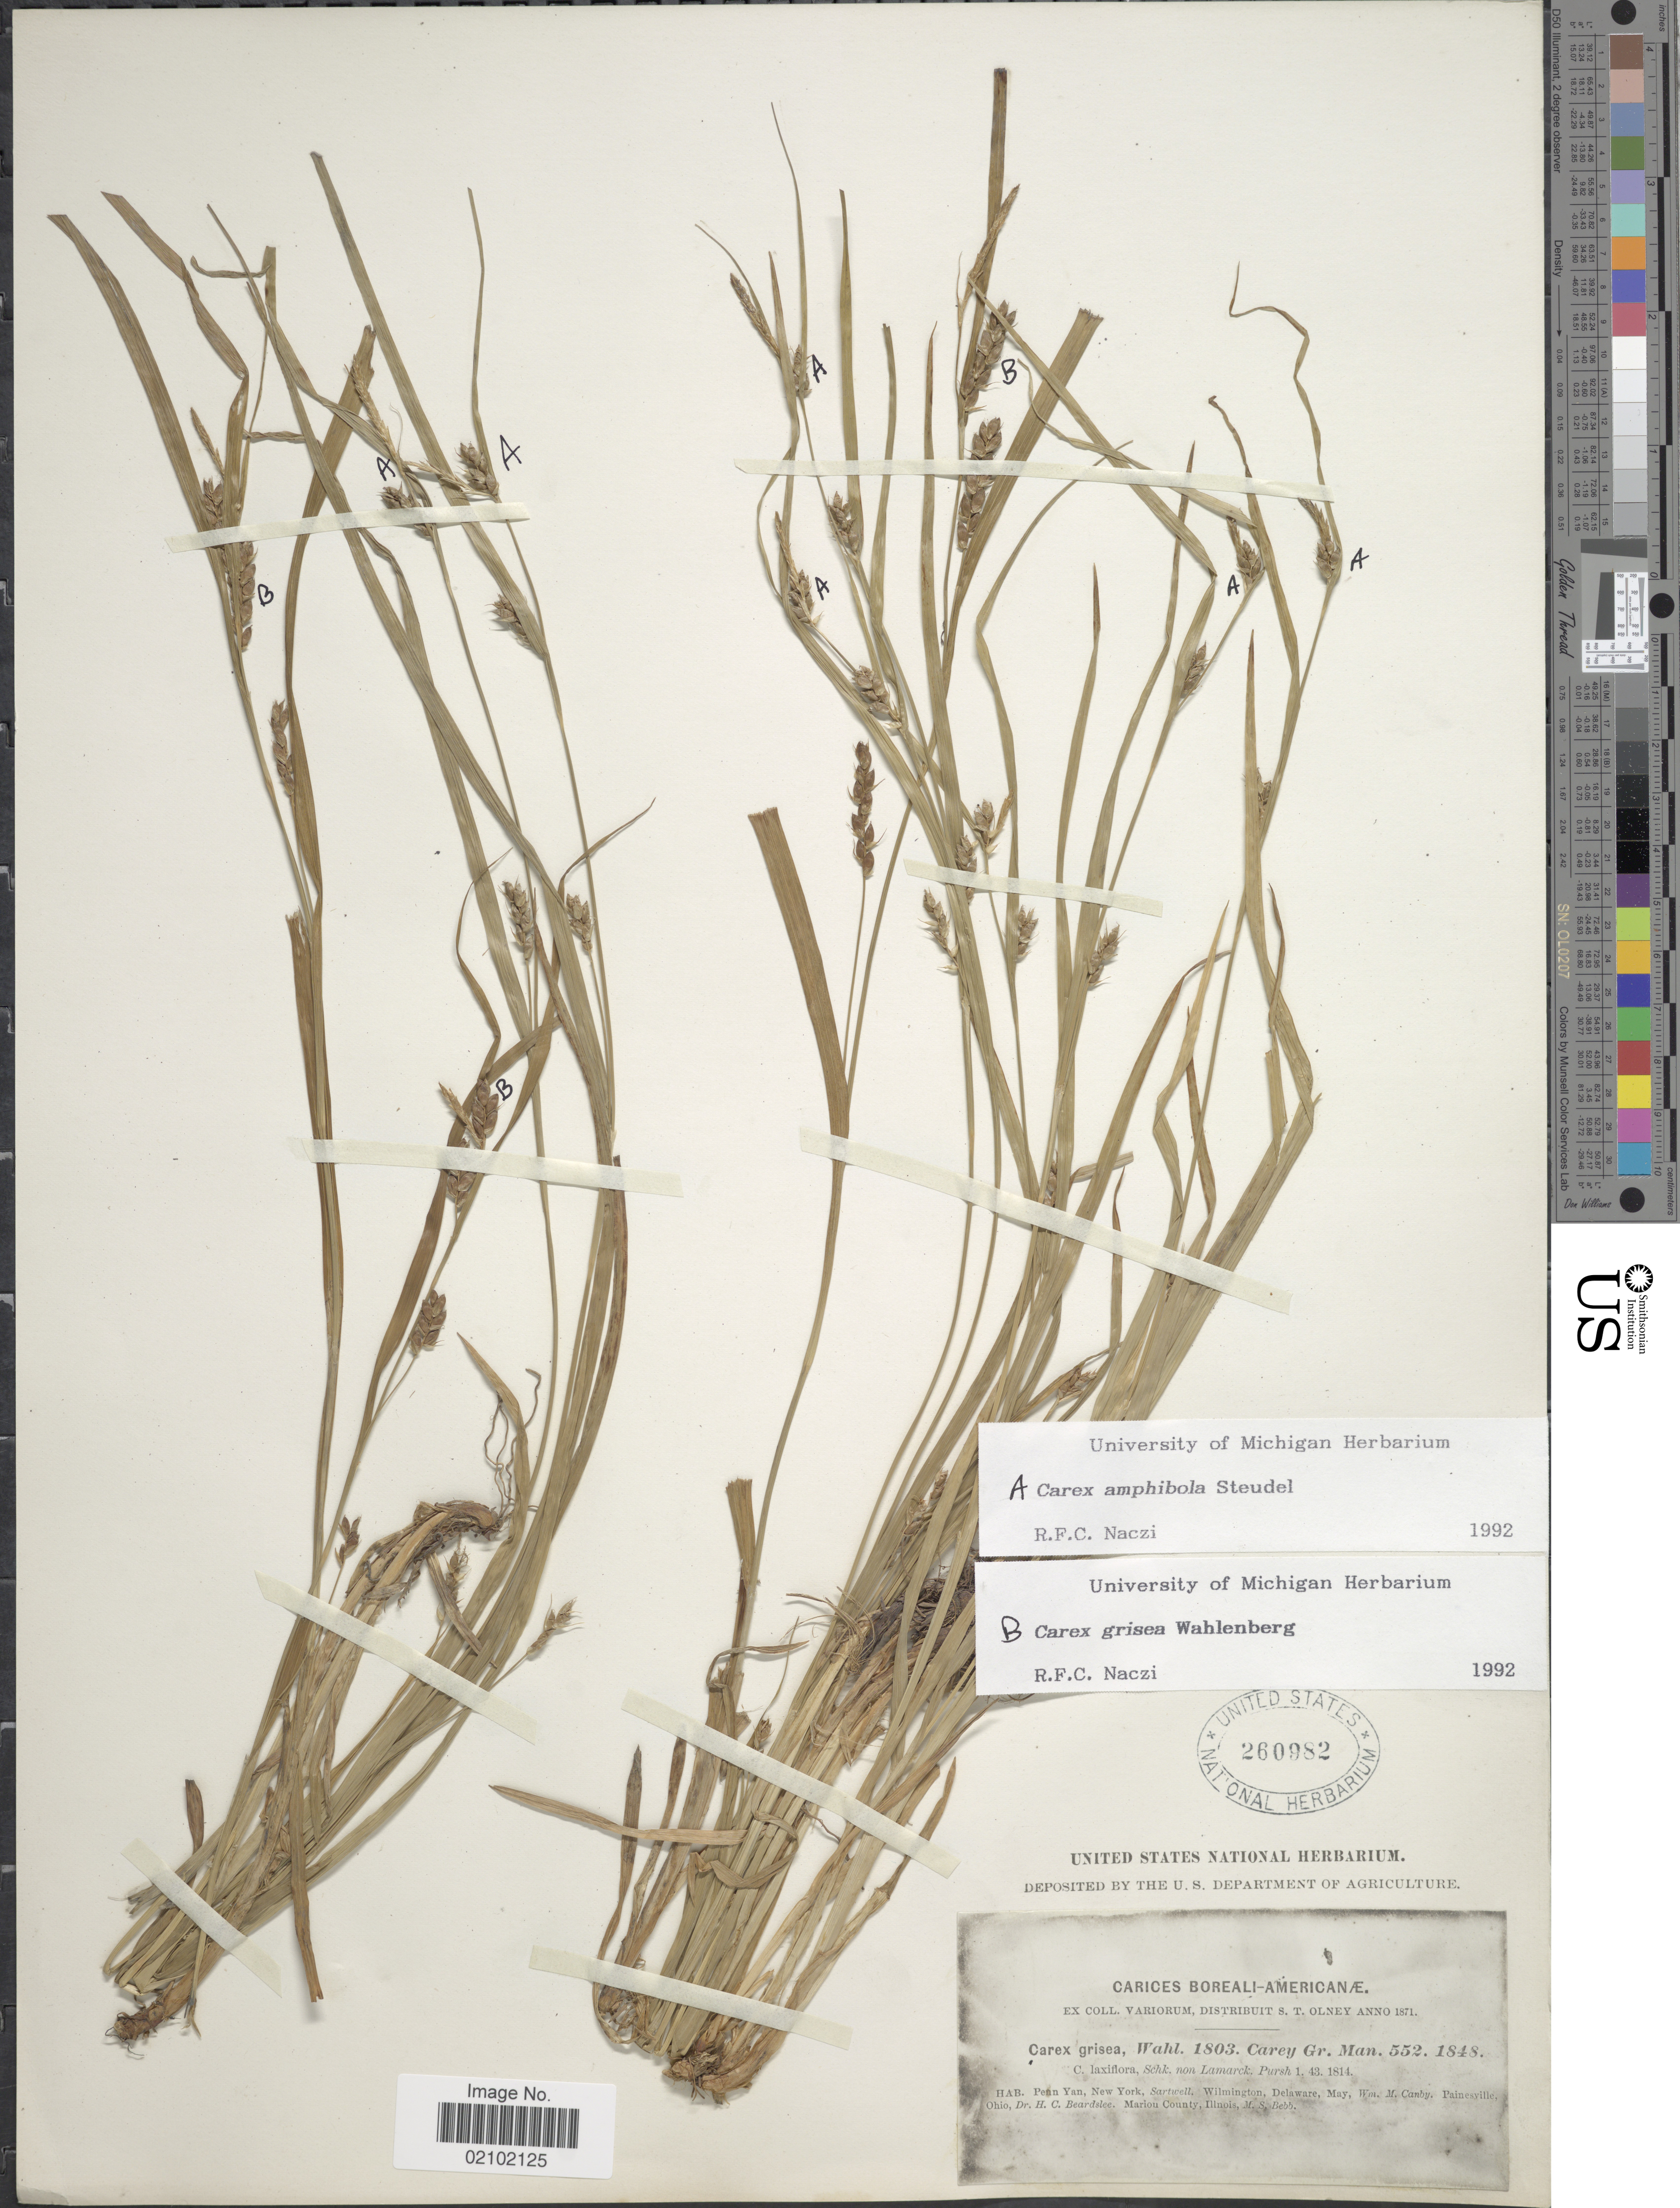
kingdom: Plantae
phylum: Tracheophyta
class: Liliopsida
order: Poales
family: Cyperaceae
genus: Carex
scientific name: Carex amphibola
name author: Steud.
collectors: Sartwell, W. M. Canby, H. Beardslee & M. Bebb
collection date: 1871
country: United States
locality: Penn Yan, New York. Wilmington, Delaware, May. Painesville, Ohio. Marion County, Illinois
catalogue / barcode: US 260982